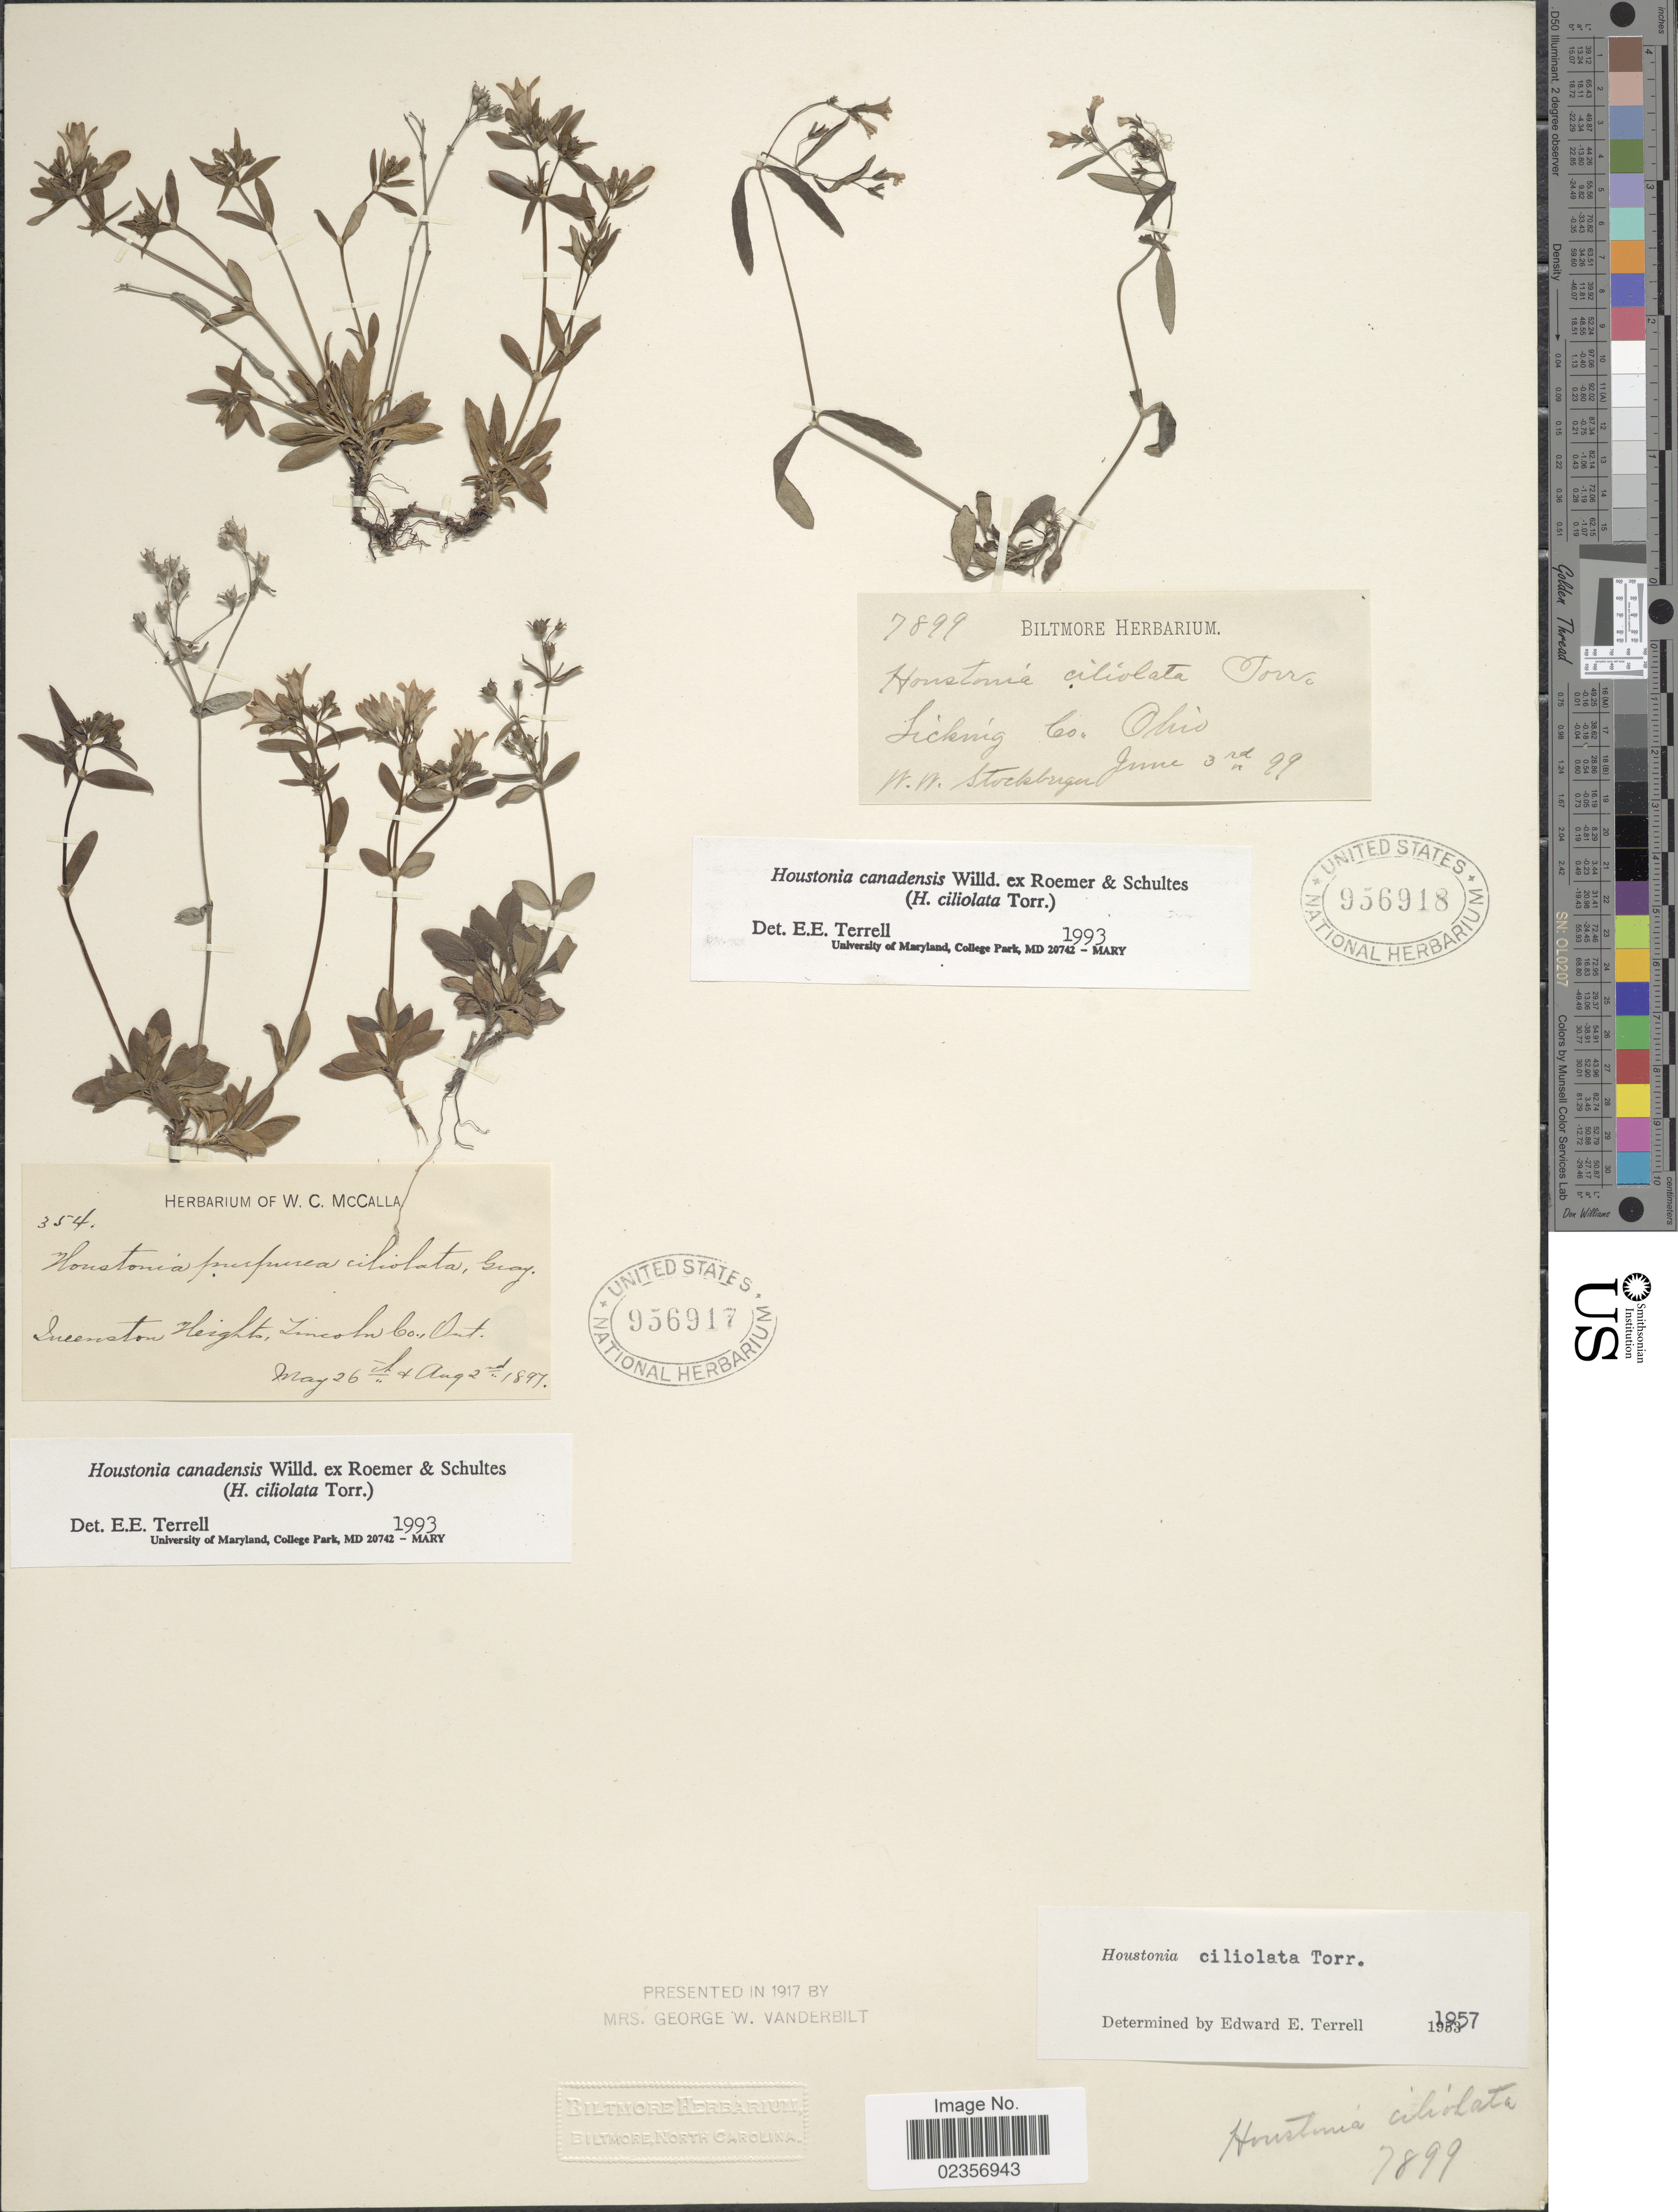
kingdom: Plantae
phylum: Tracheophyta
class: Magnoliopsida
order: Gentianales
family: Rubiaceae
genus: Houstonia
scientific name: Houstonia canadensis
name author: Willd.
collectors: W. Stockberger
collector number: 7899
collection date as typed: Transcribed d/m/y: 3/6/99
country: United States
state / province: Ohio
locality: Licking Co.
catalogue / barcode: US 956918-2